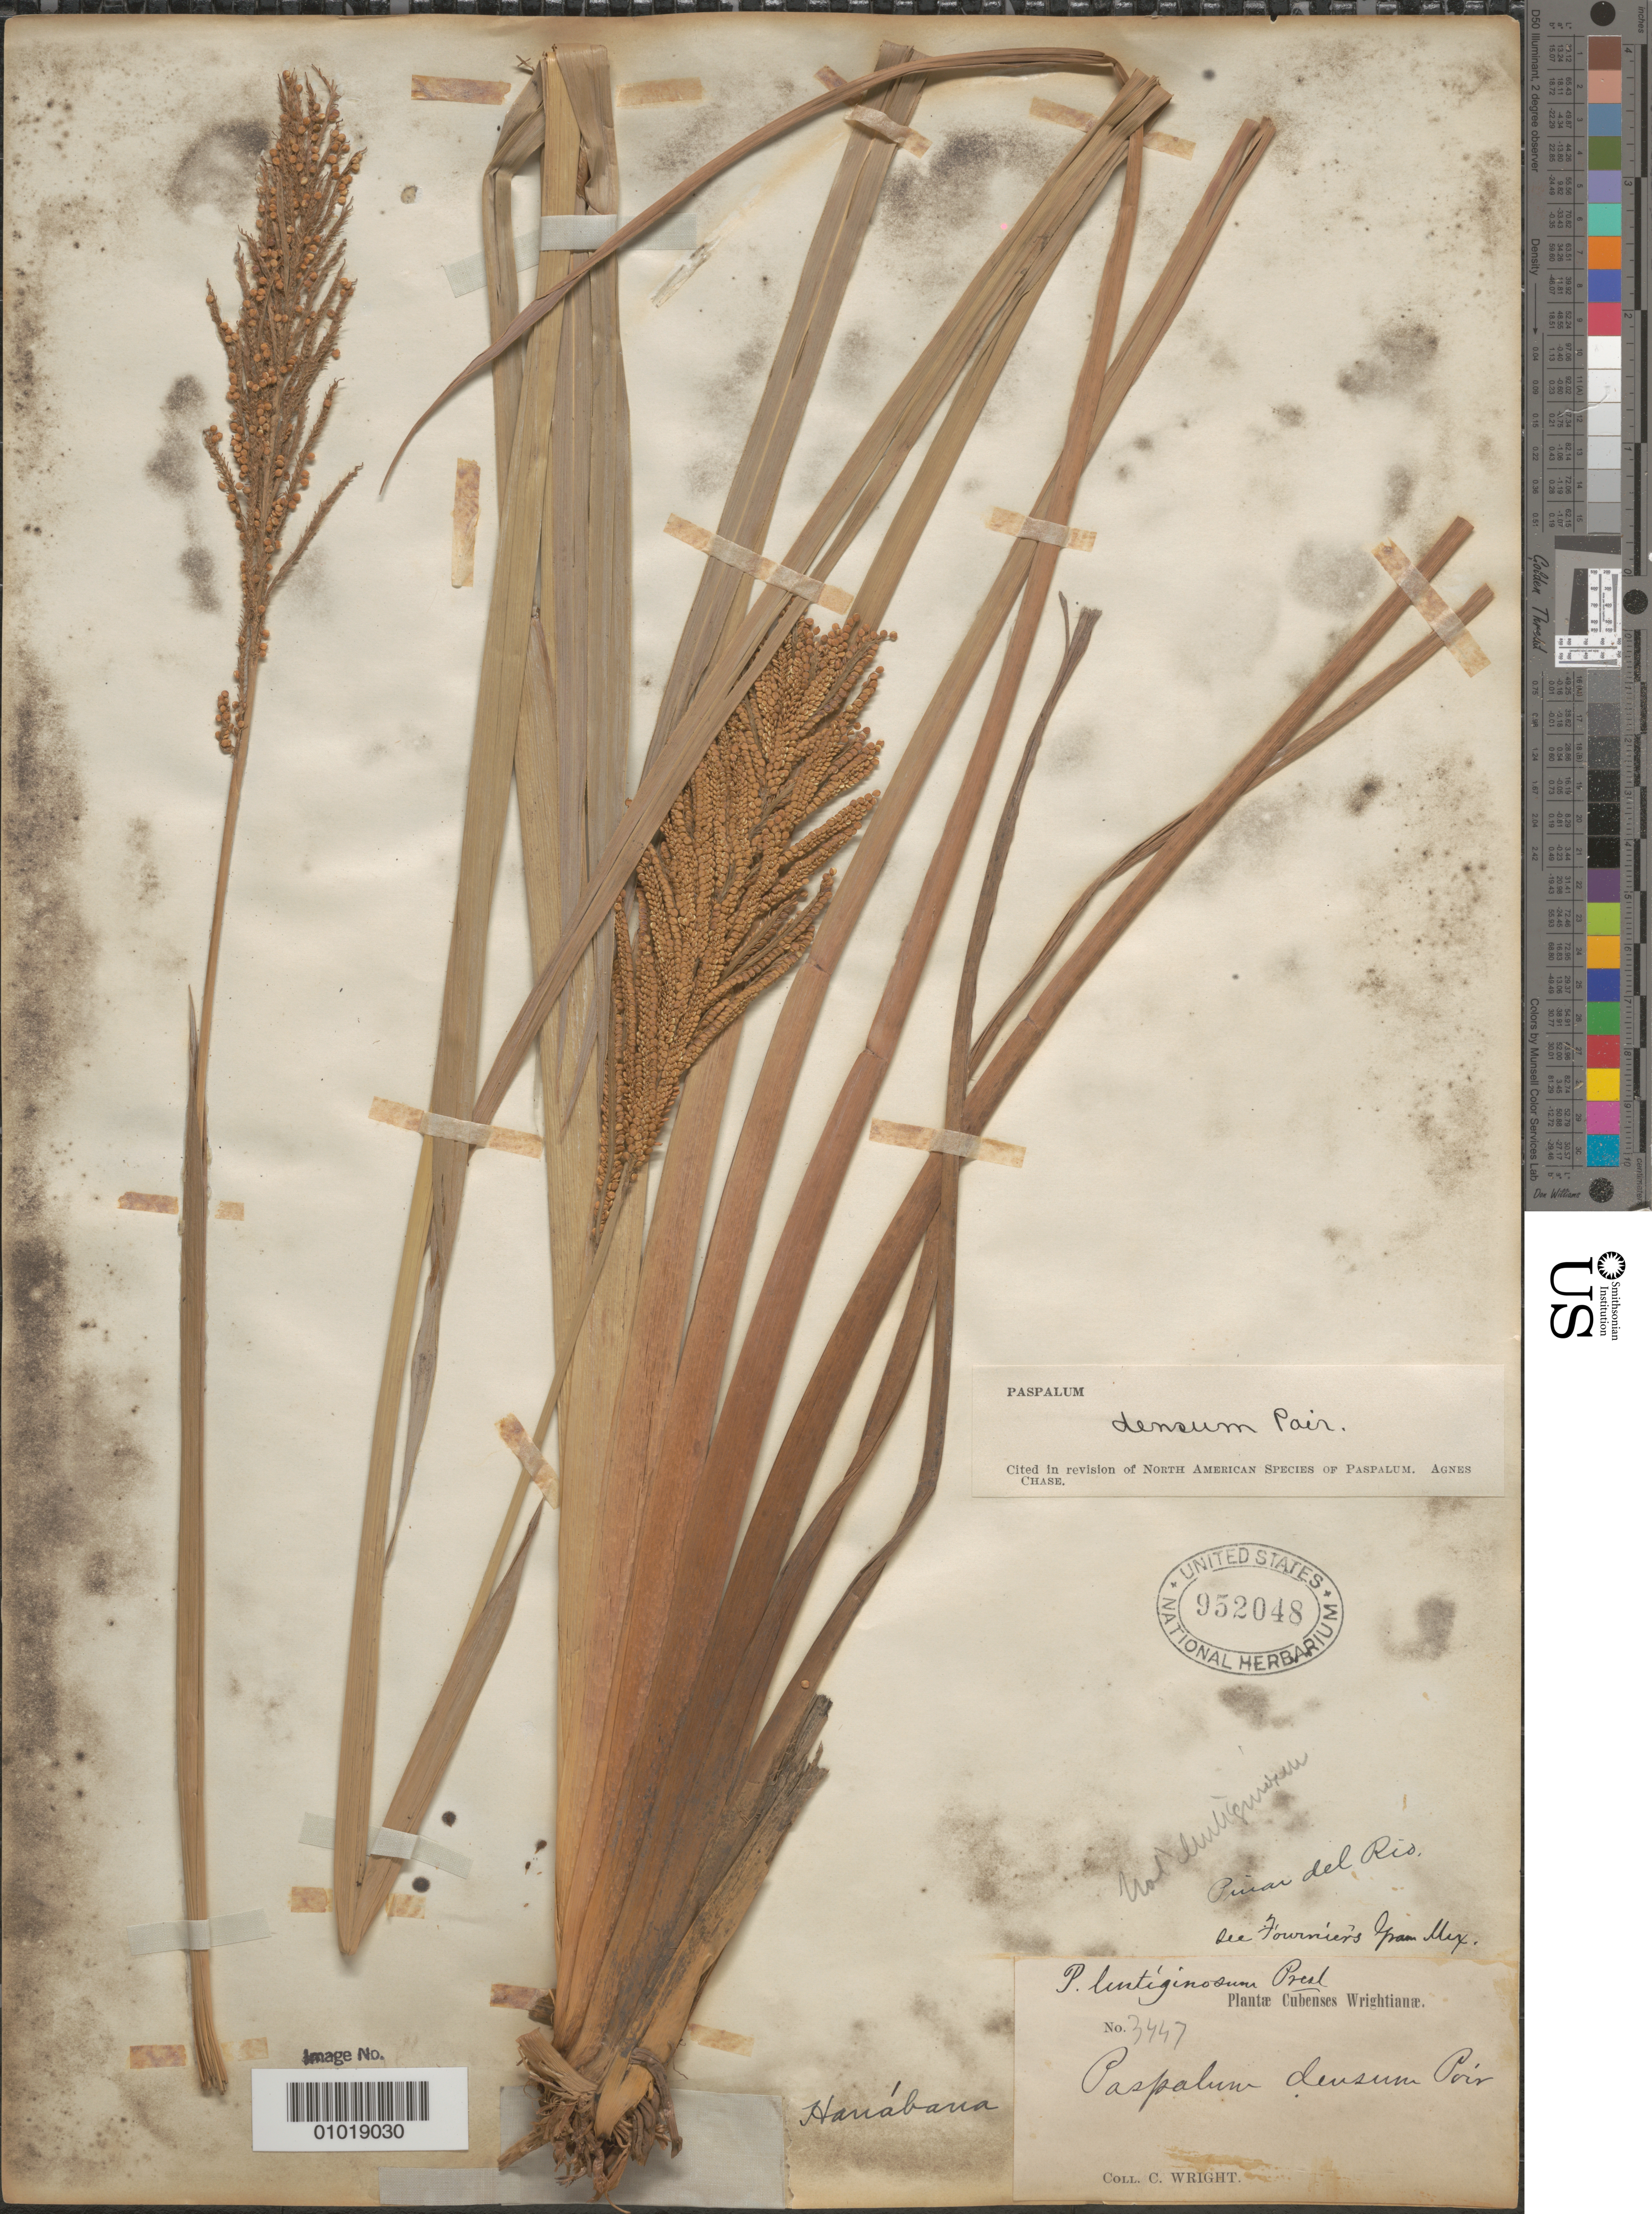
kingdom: Plantae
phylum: Tracheophyta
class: Liliopsida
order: Poales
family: Poaceae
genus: Paspalum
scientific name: Paspalum densum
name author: Poir.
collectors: C. Wright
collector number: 3447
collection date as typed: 1863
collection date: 1863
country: Cuba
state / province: Matanzas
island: Cuba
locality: Hanabana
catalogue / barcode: US 952048